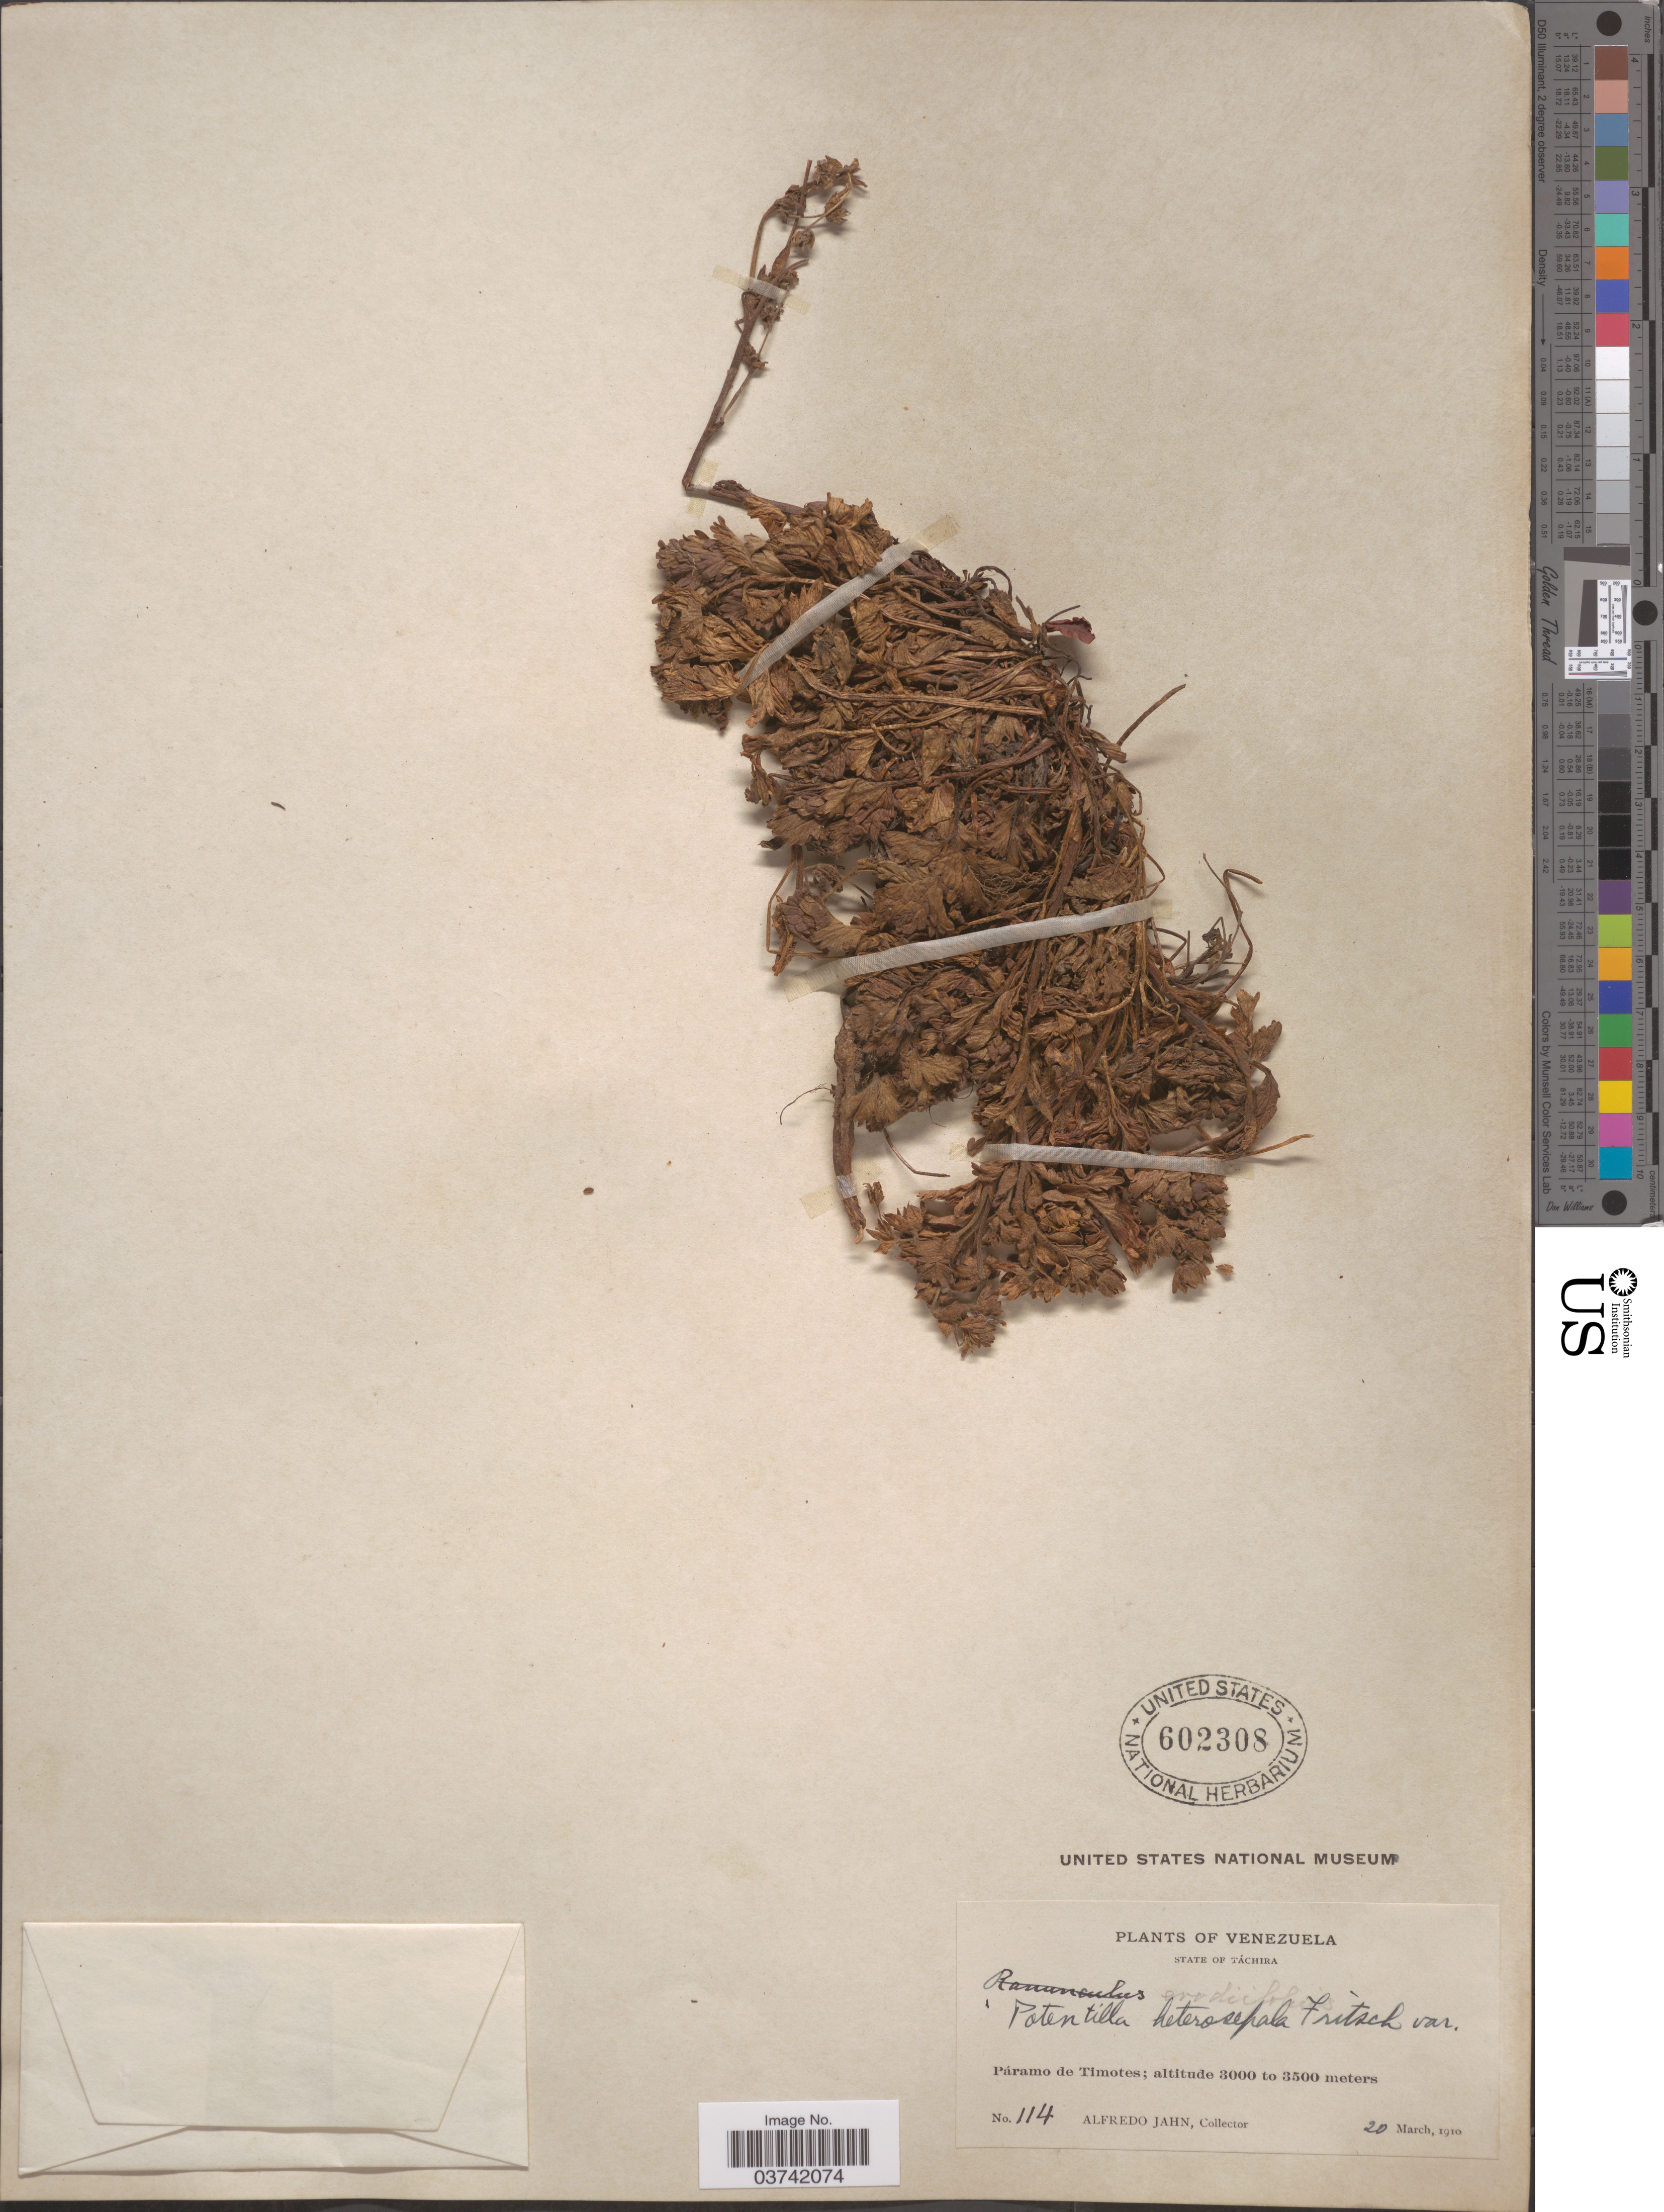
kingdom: Plantae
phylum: Tracheophyta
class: Magnoliopsida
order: Rosales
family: Rosaceae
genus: Potentilla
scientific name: Potentilla heterosepala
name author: Fritsch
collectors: A. Jahn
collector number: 114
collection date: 1910-03-20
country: Venezuela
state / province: Tachira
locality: Páramo de Timotes.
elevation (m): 3000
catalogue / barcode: US 602308